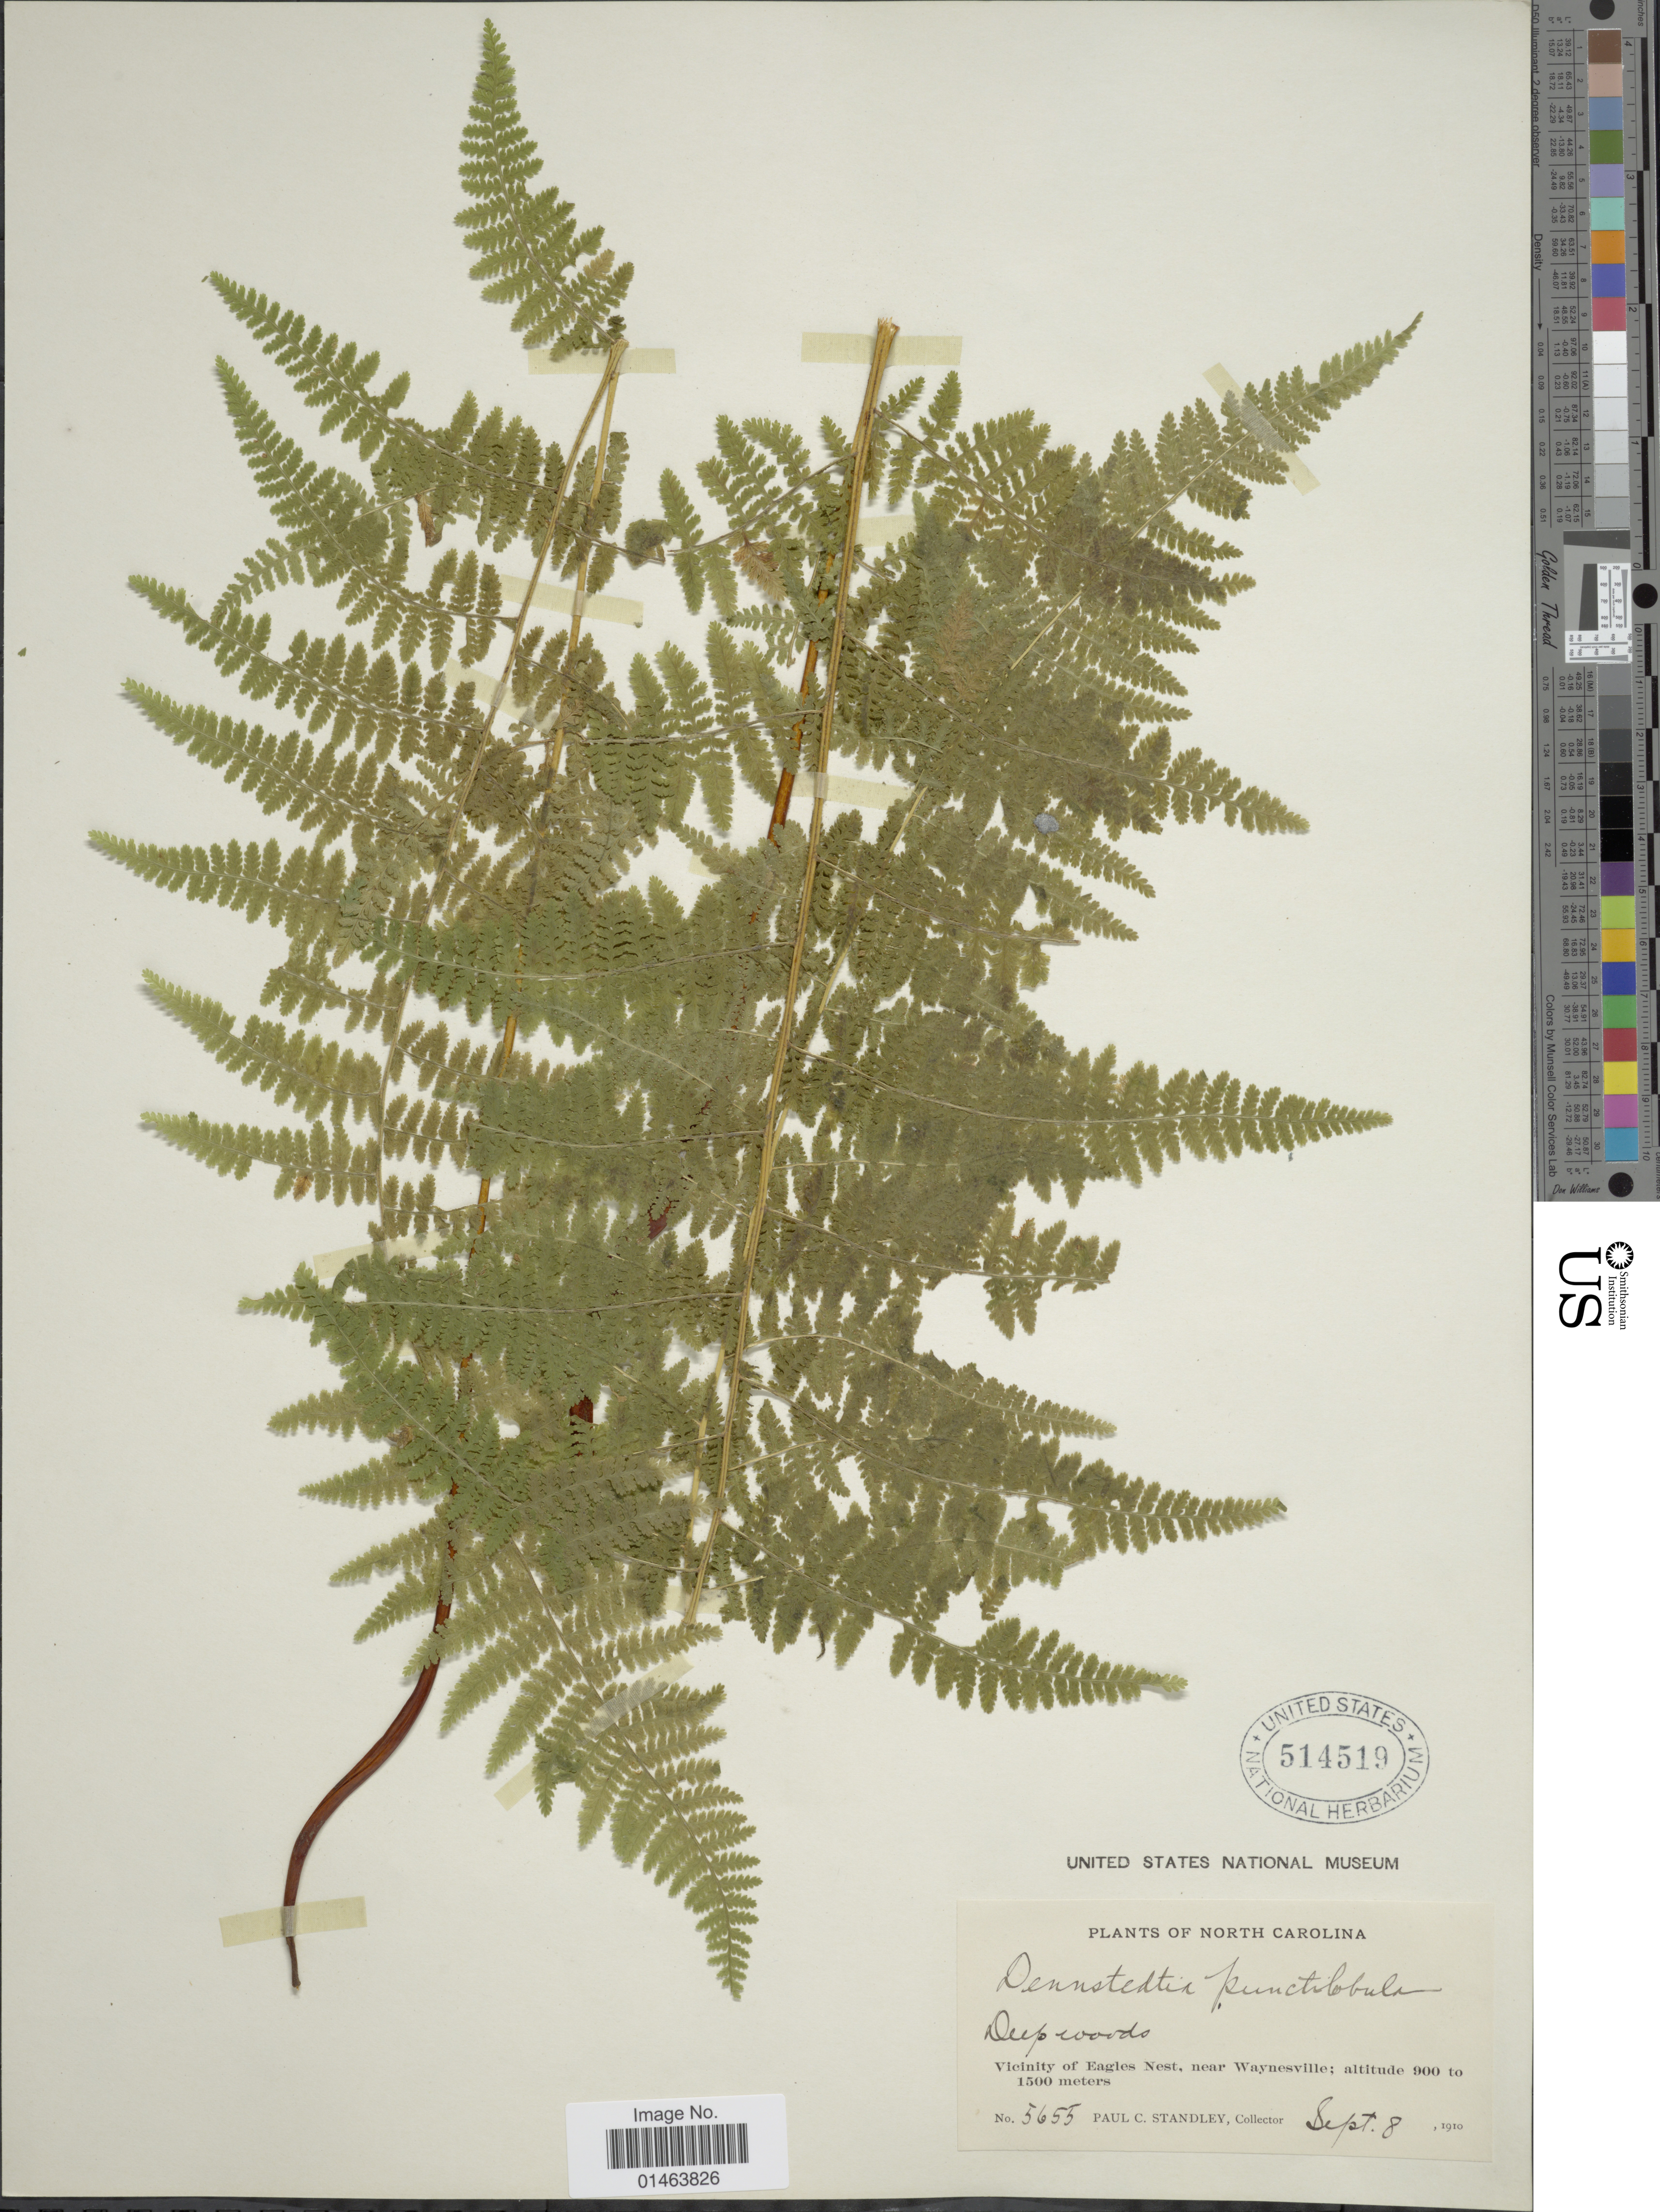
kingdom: Plantae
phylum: Tracheophyta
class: Polypodiopsida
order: Polypodiales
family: Dennstaedtiaceae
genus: Dennstaedtia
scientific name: Dennstaedtia punctilobula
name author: (Michx.) T. Moore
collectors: P. C. Standley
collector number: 5655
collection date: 1910-09-08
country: United States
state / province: North Carolina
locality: North Carolina, Vicinity of Eagles Nest, near Waynesville.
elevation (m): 900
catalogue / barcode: US 514519